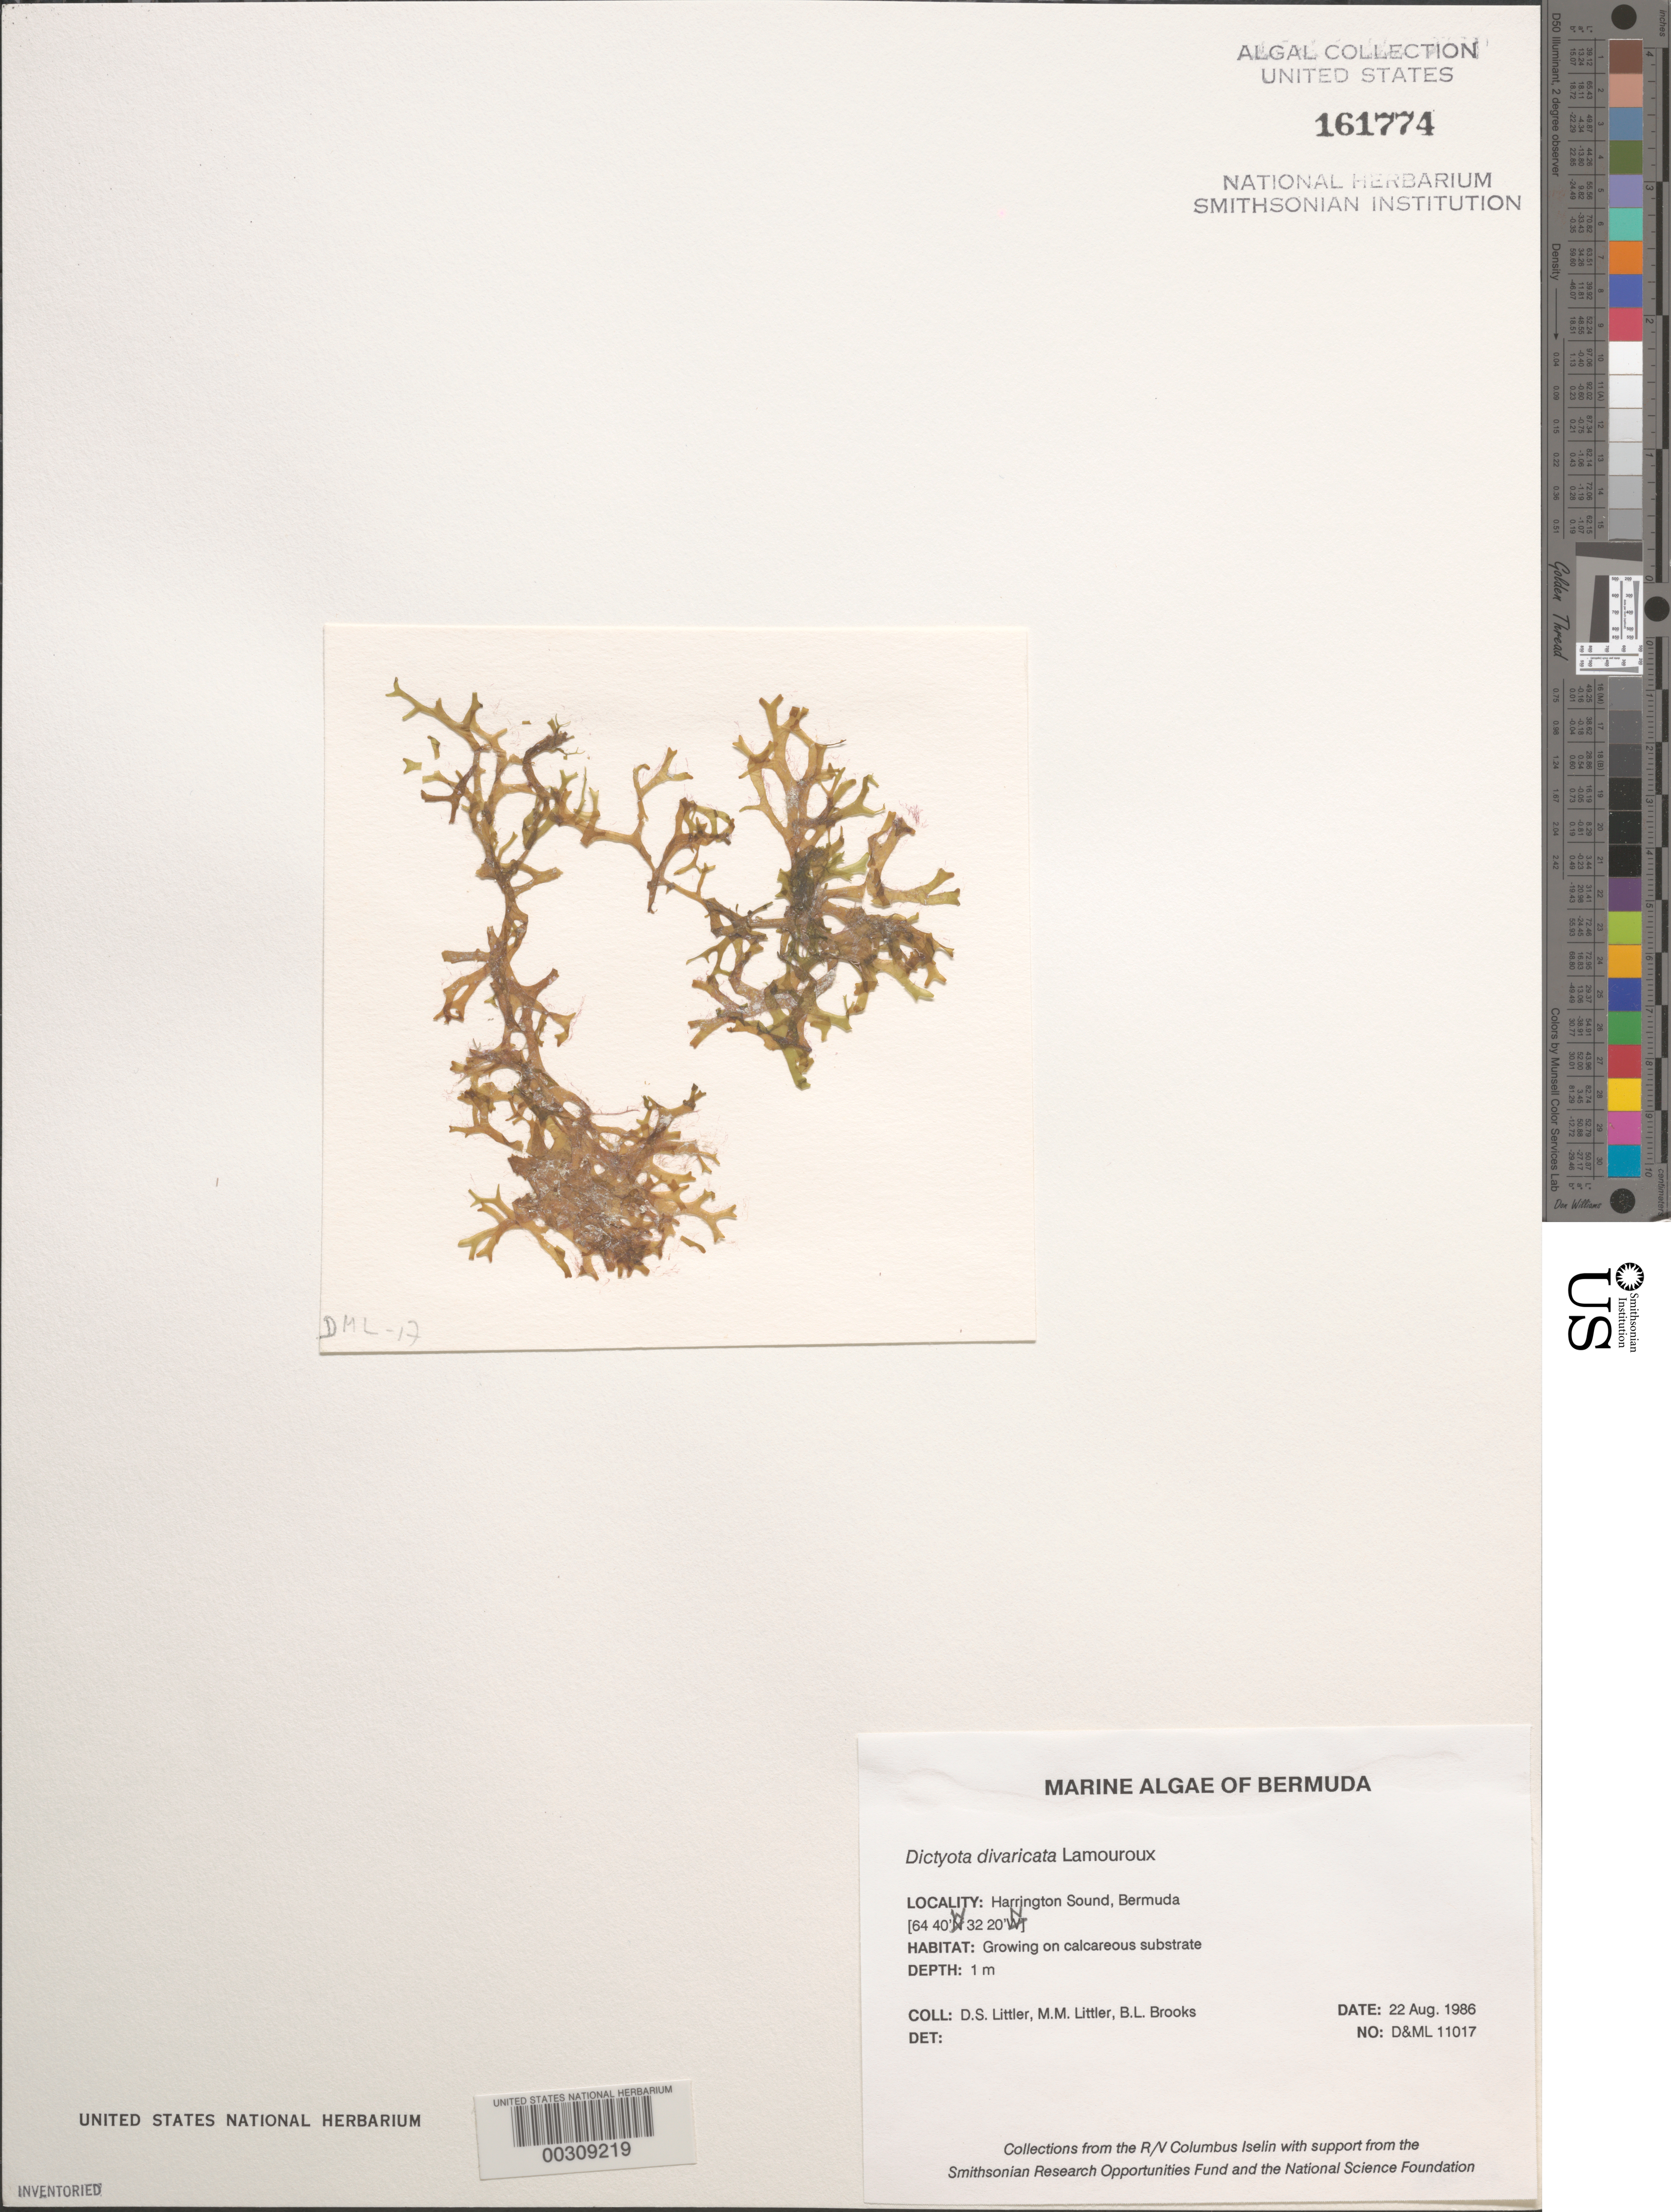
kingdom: Chromista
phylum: Ochrophyta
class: Phaeophyceae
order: Dictyotales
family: Dictyotaceae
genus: Dictyota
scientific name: Dictyota divaricata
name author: J.V.Lamouroux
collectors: D. S. Littler, M. M. Littler & B. Brooks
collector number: D&ML 11017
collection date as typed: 22 Aug 1986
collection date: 1986-08-22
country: Bermuda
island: Bermuda Island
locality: Harrington Sound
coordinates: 32 20' N, 64 40' W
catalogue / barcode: US 161774